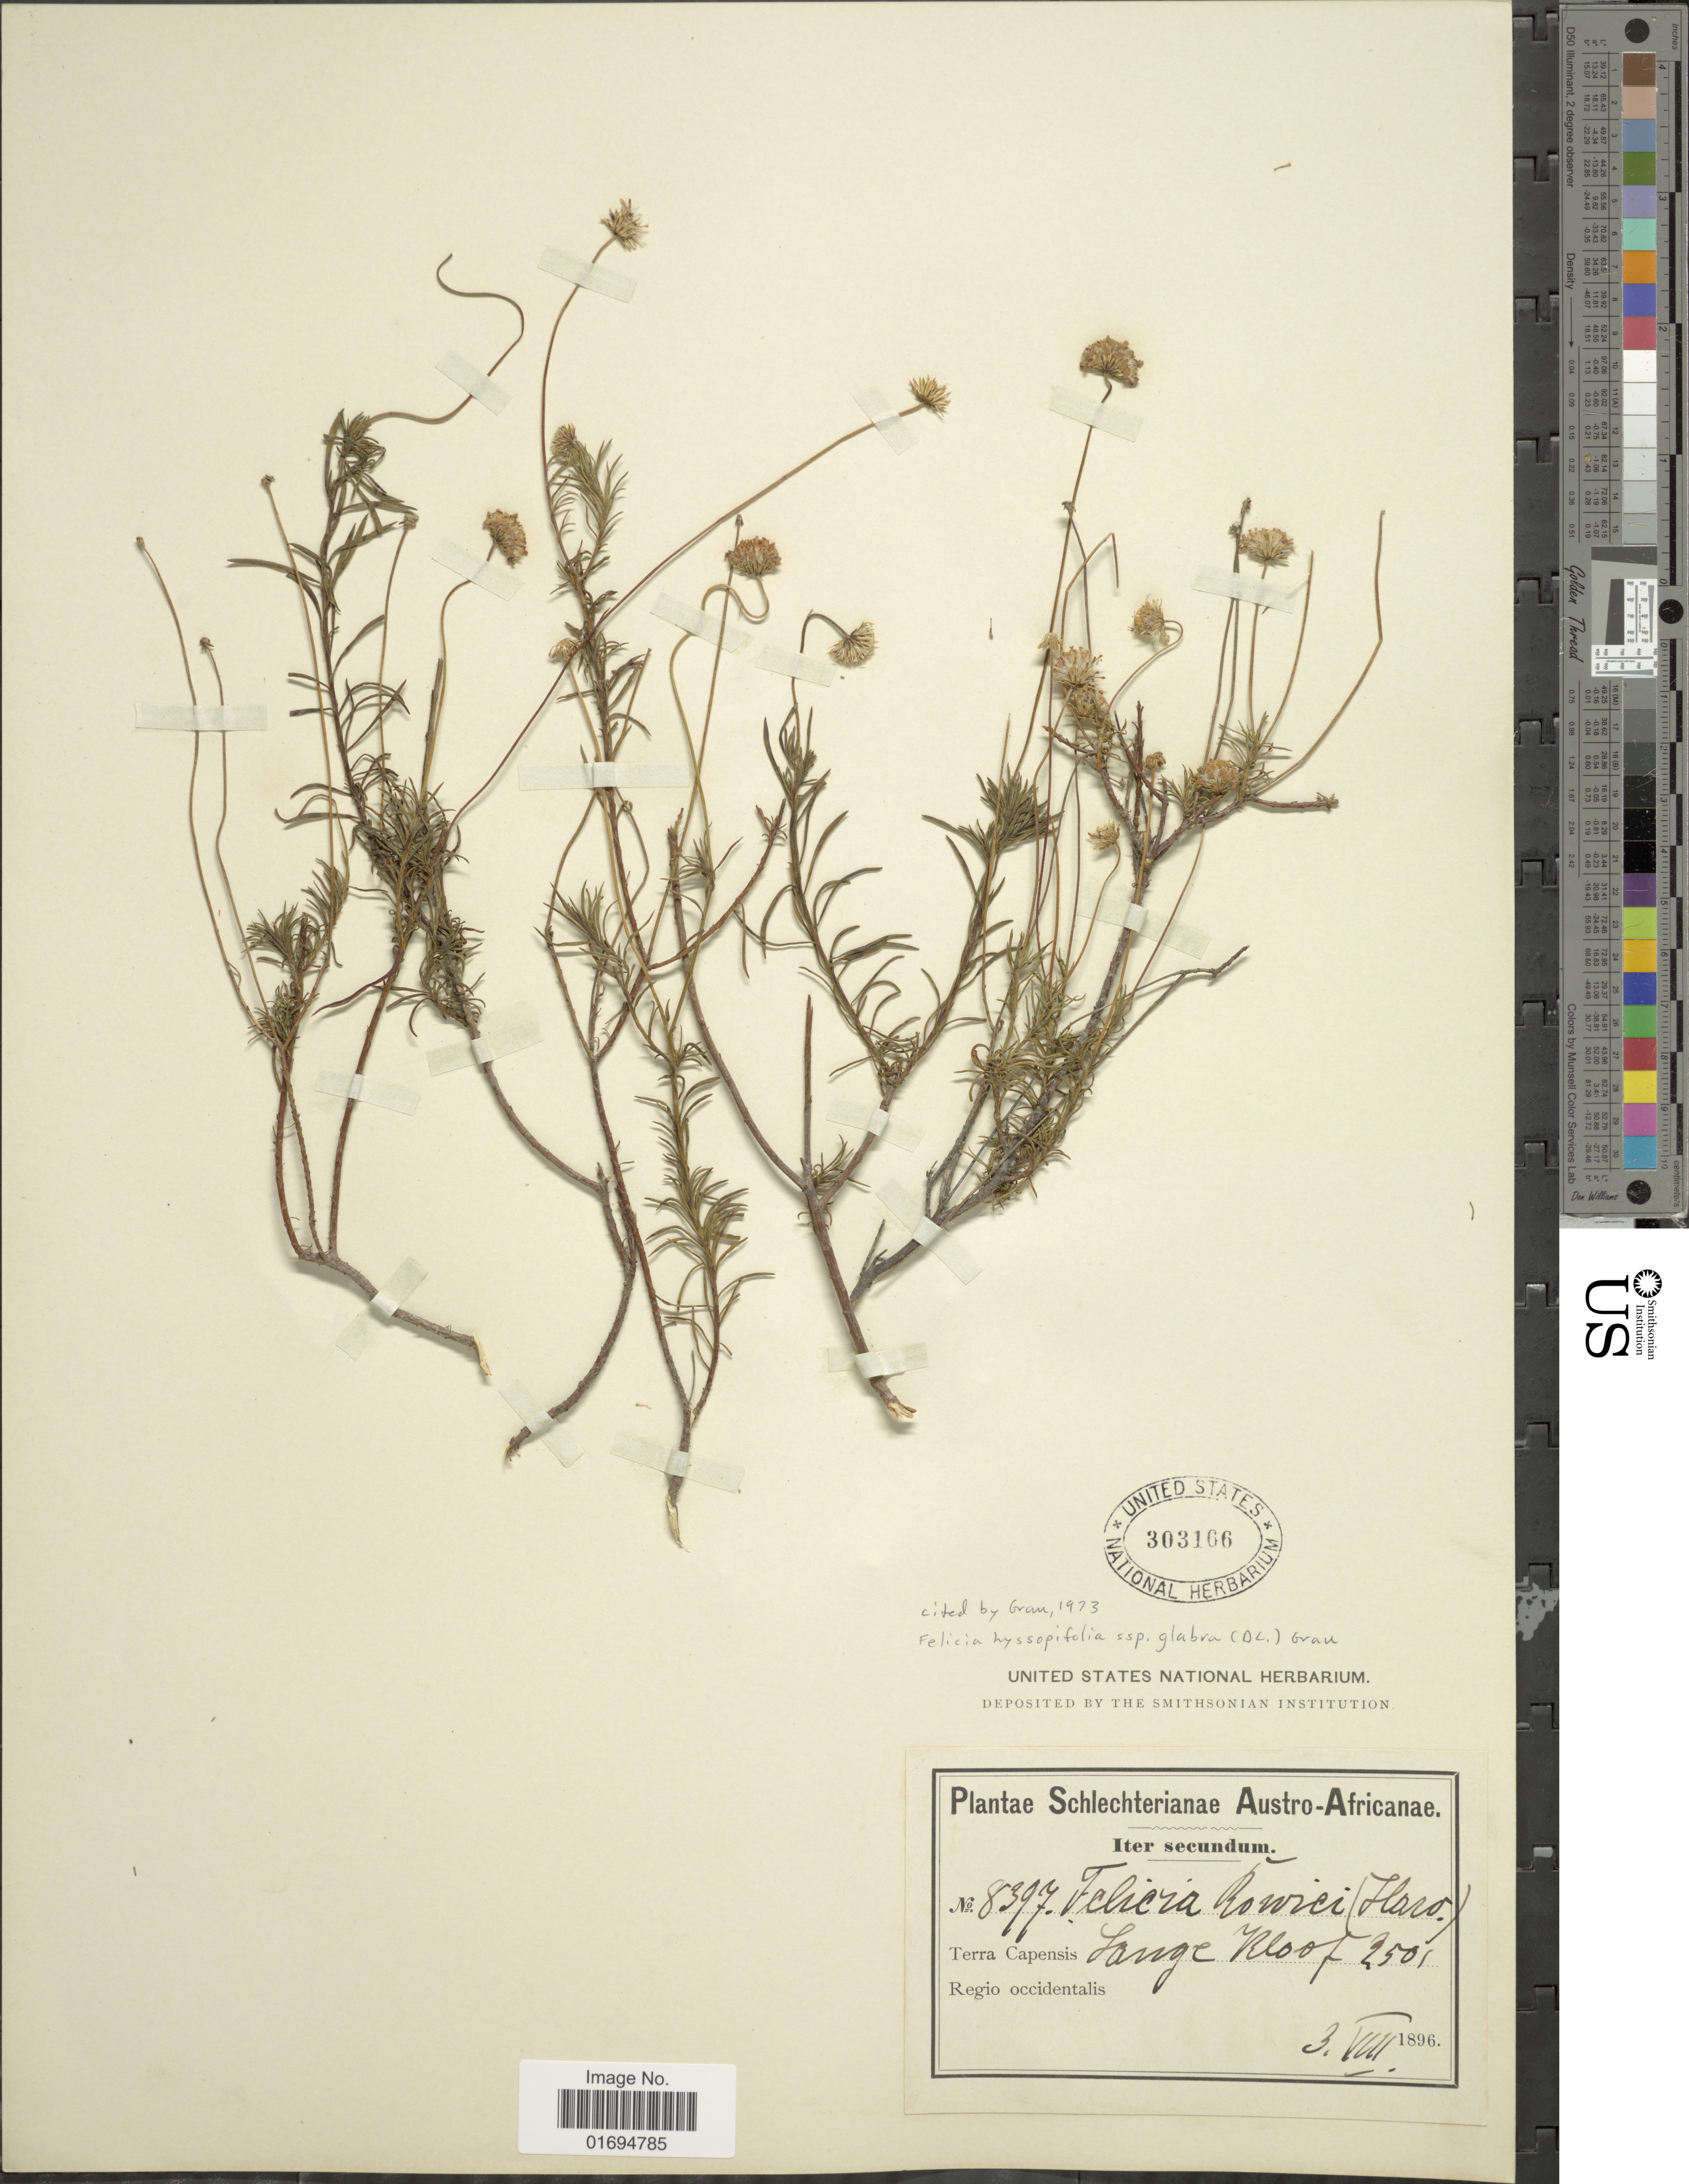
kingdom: Plantae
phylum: Tracheophyta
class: Magnoliopsida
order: Asterales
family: Asteraceae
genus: Felicia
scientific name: Felicia hyssopifolia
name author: (P.J. Bergius) Nees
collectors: Schlechter, --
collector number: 8397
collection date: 1896-08-03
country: South Africa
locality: Austro-Africanae, Terra Capensis, Lange Bloof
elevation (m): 76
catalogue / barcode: US 303166